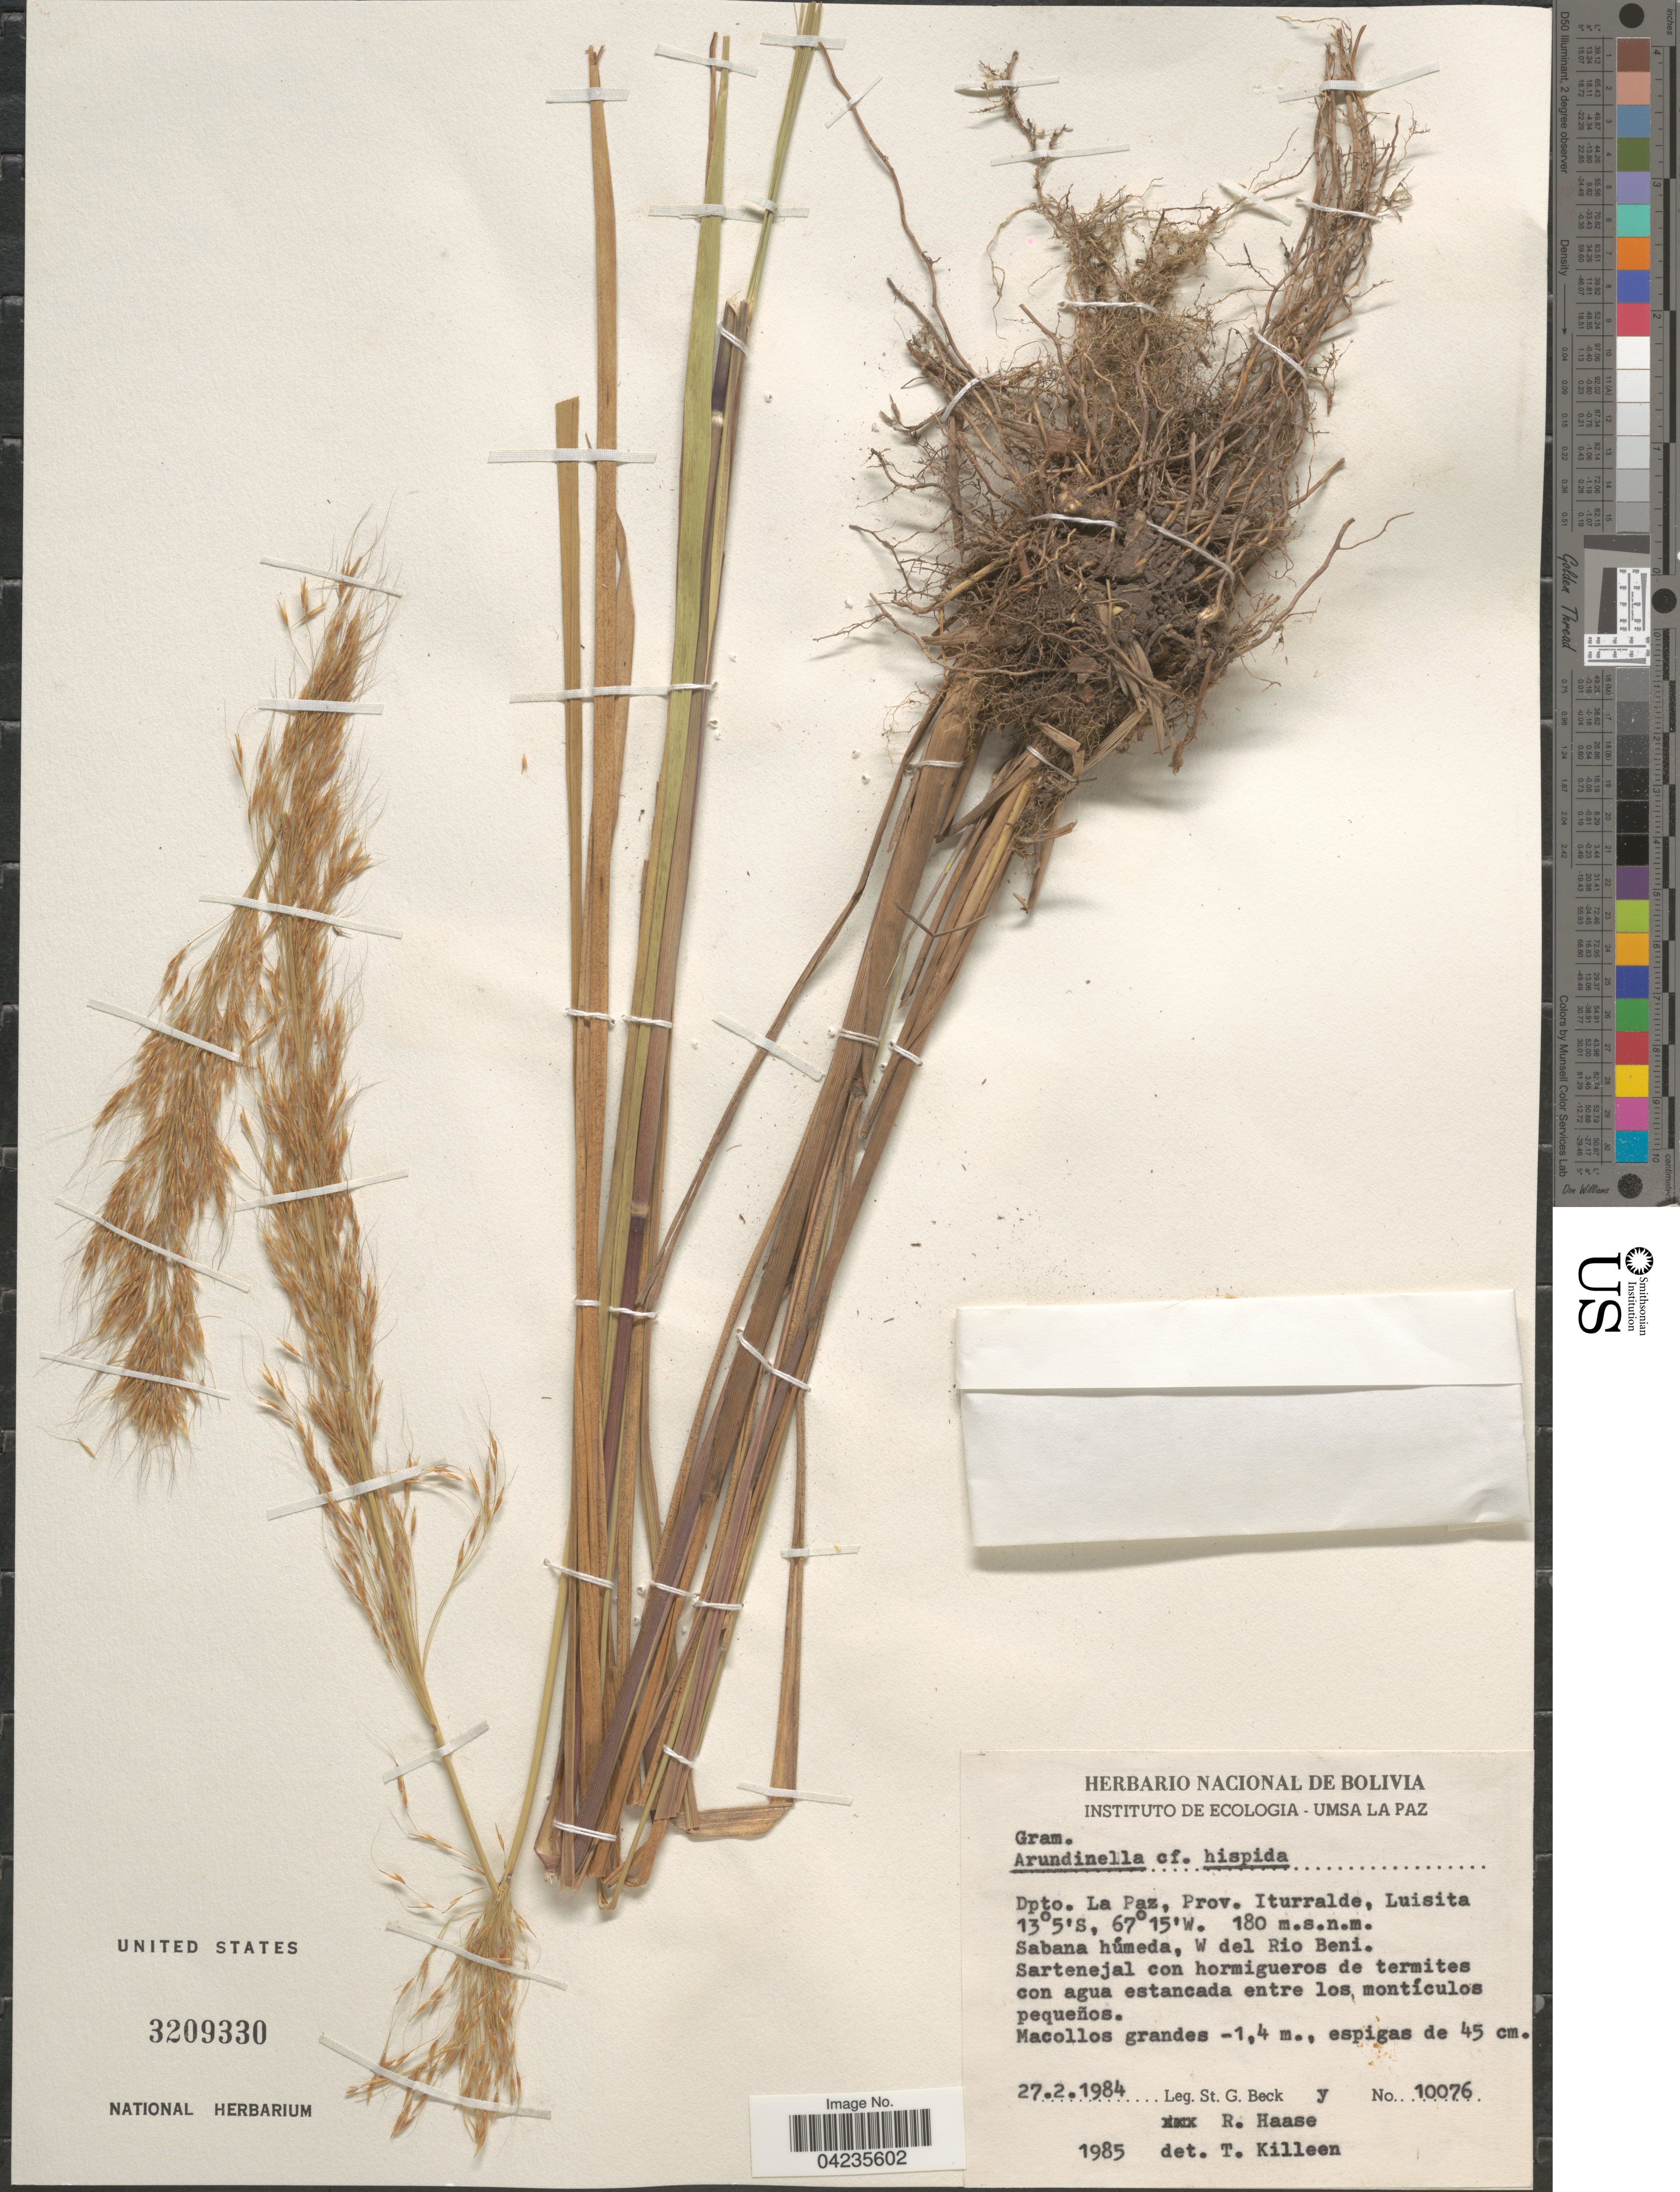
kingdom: Plantae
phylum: Tracheophyta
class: Liliopsida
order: Poales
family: Poaceae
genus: Arundinella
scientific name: Arundinella hispida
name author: (Humb. & Bonpl. ex Willd.) Kuntze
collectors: S. G. Beck & R. Haase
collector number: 10076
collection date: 1984-02-27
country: Bolivia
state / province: La Paz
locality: Dpto. La Paz, Prov. Iturralde, Luisita. Sabana húmeda, W del Rio Beni.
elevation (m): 180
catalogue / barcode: US 3209330